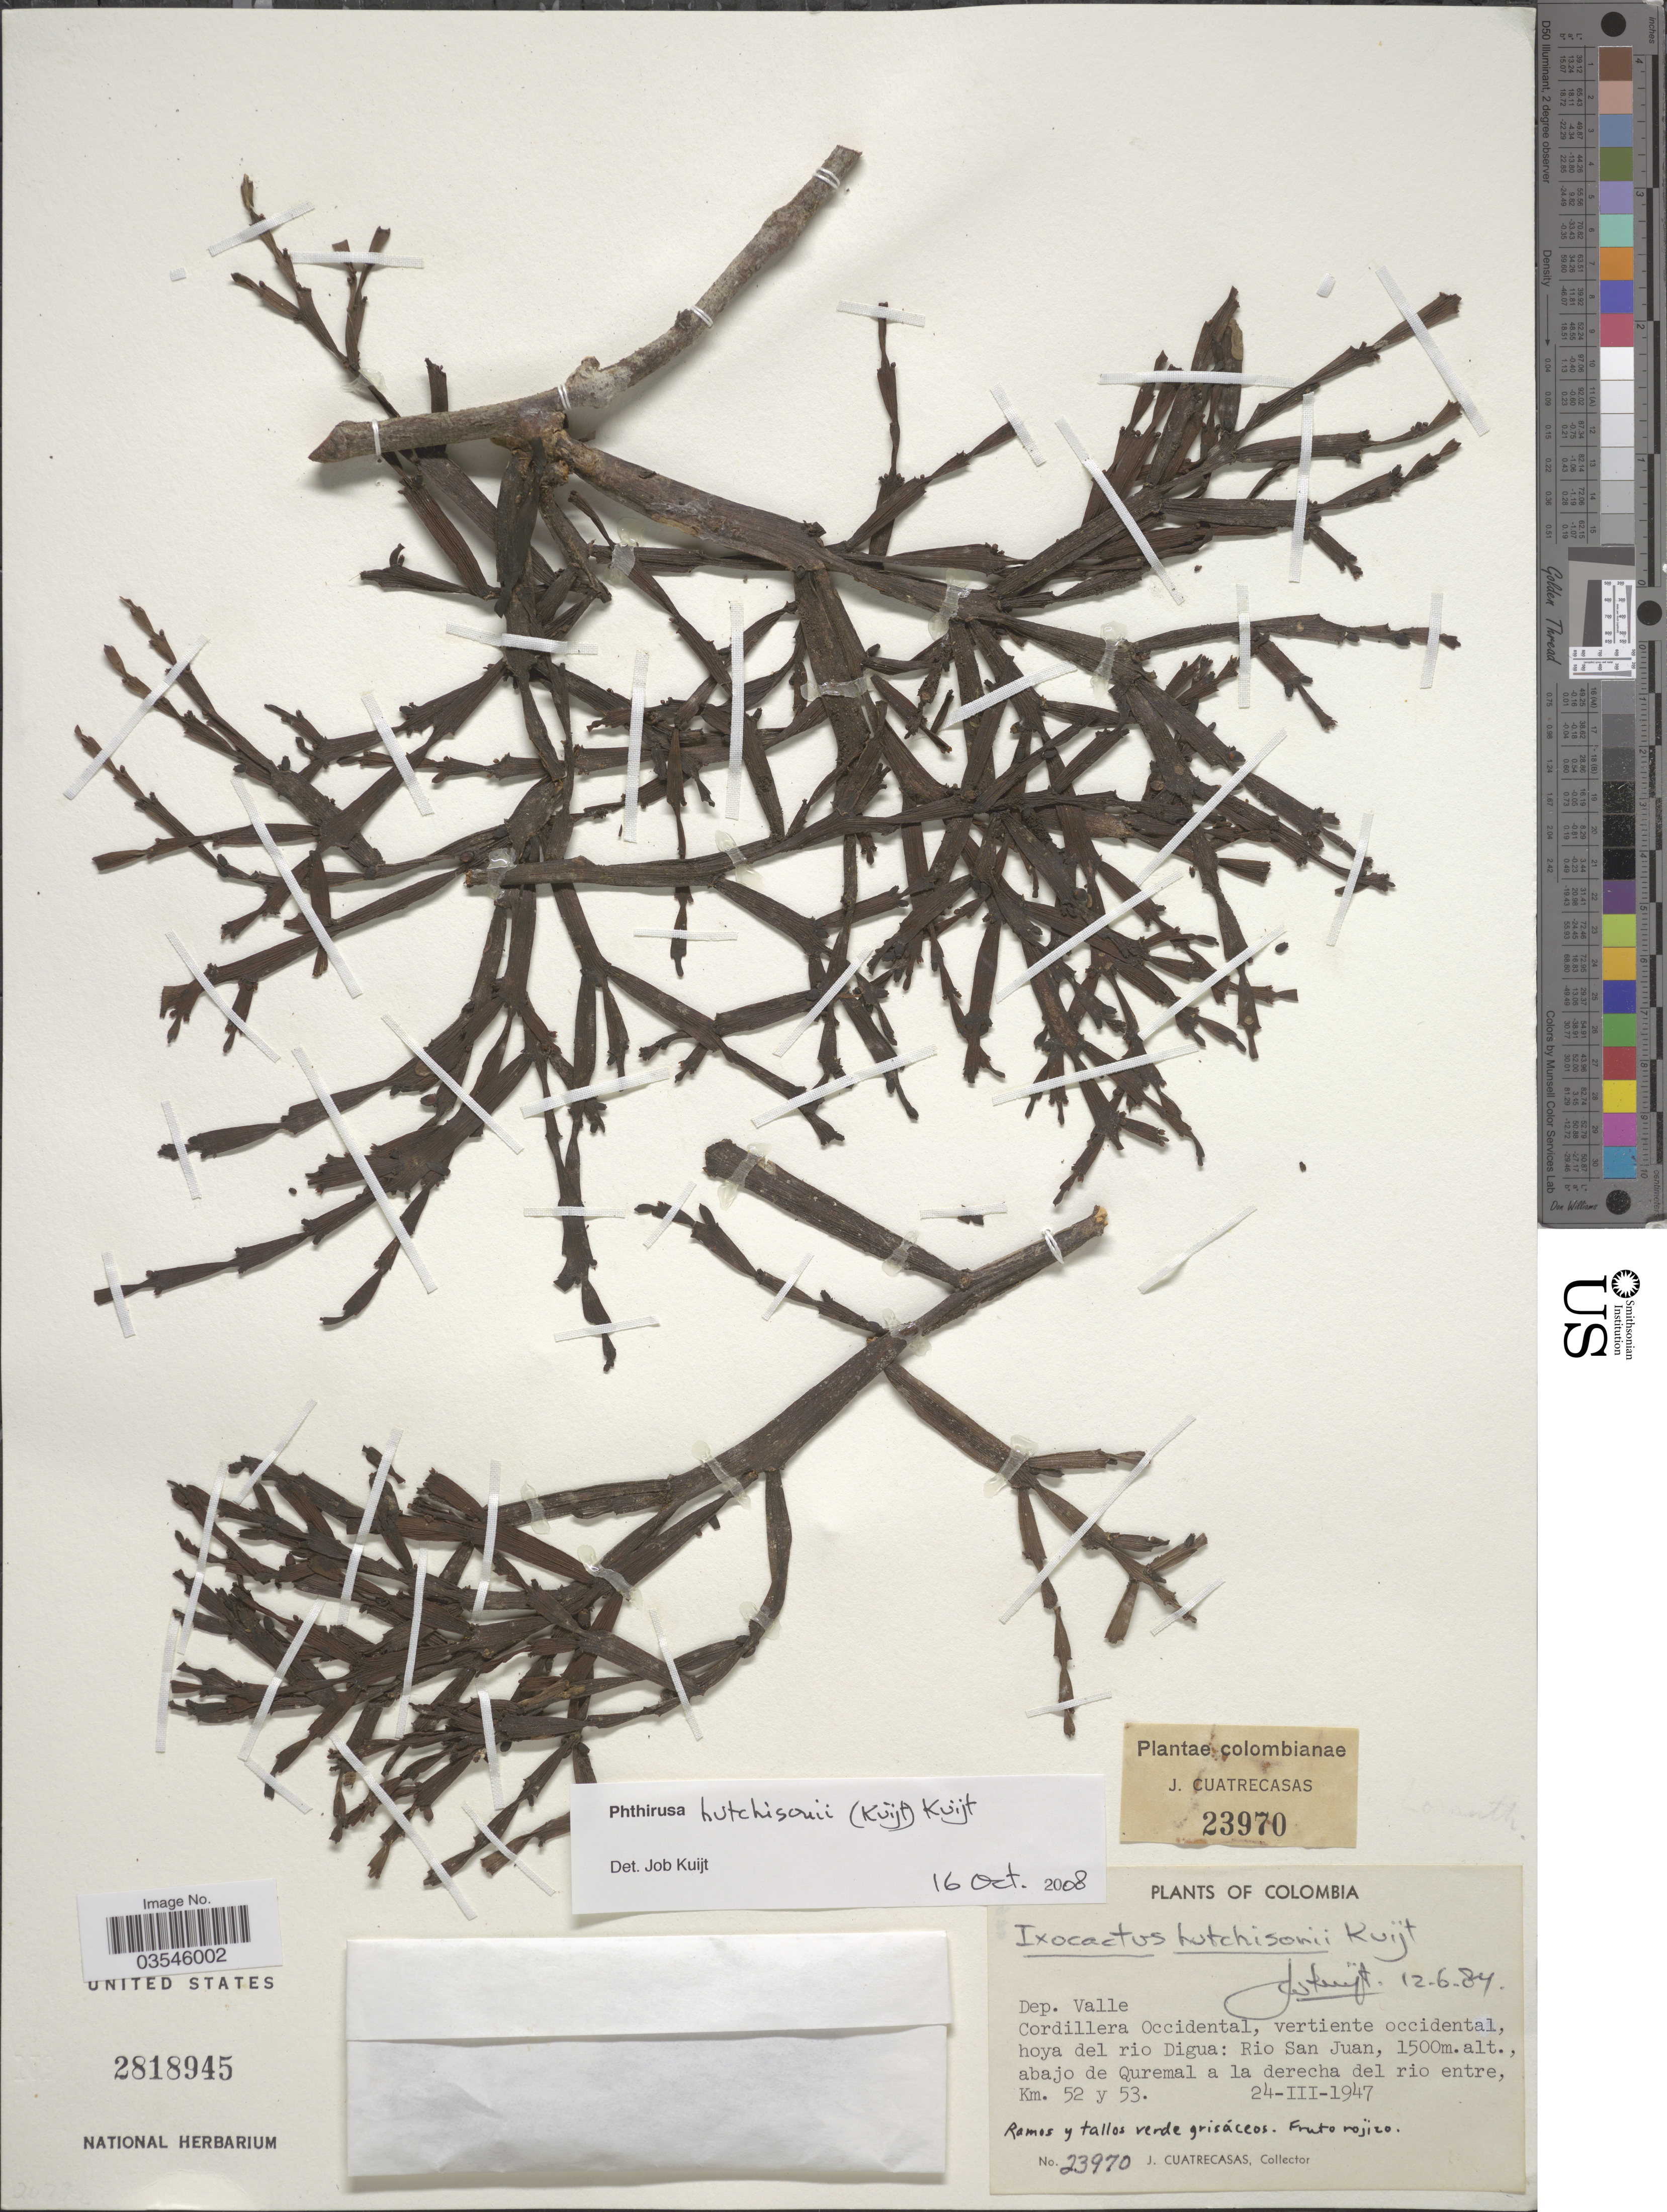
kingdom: Plantae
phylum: Tracheophyta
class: Magnoliopsida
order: Santalales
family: Loranthaceae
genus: Phthirusa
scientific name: Phthirusa hutchisonii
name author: (Kuijt) Kuijt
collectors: J. Cuatrecasas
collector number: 23970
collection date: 1947-03-24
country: Colombia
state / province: Valle del Cauca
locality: Dep. Valle. Cordillera Occidental, vertiente occidental, hoya del rio Digua: Rio San Juan, abajo de Quremal a la derecha del rio entre, Km. 52 y 53.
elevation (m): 1500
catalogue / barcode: US 2818945